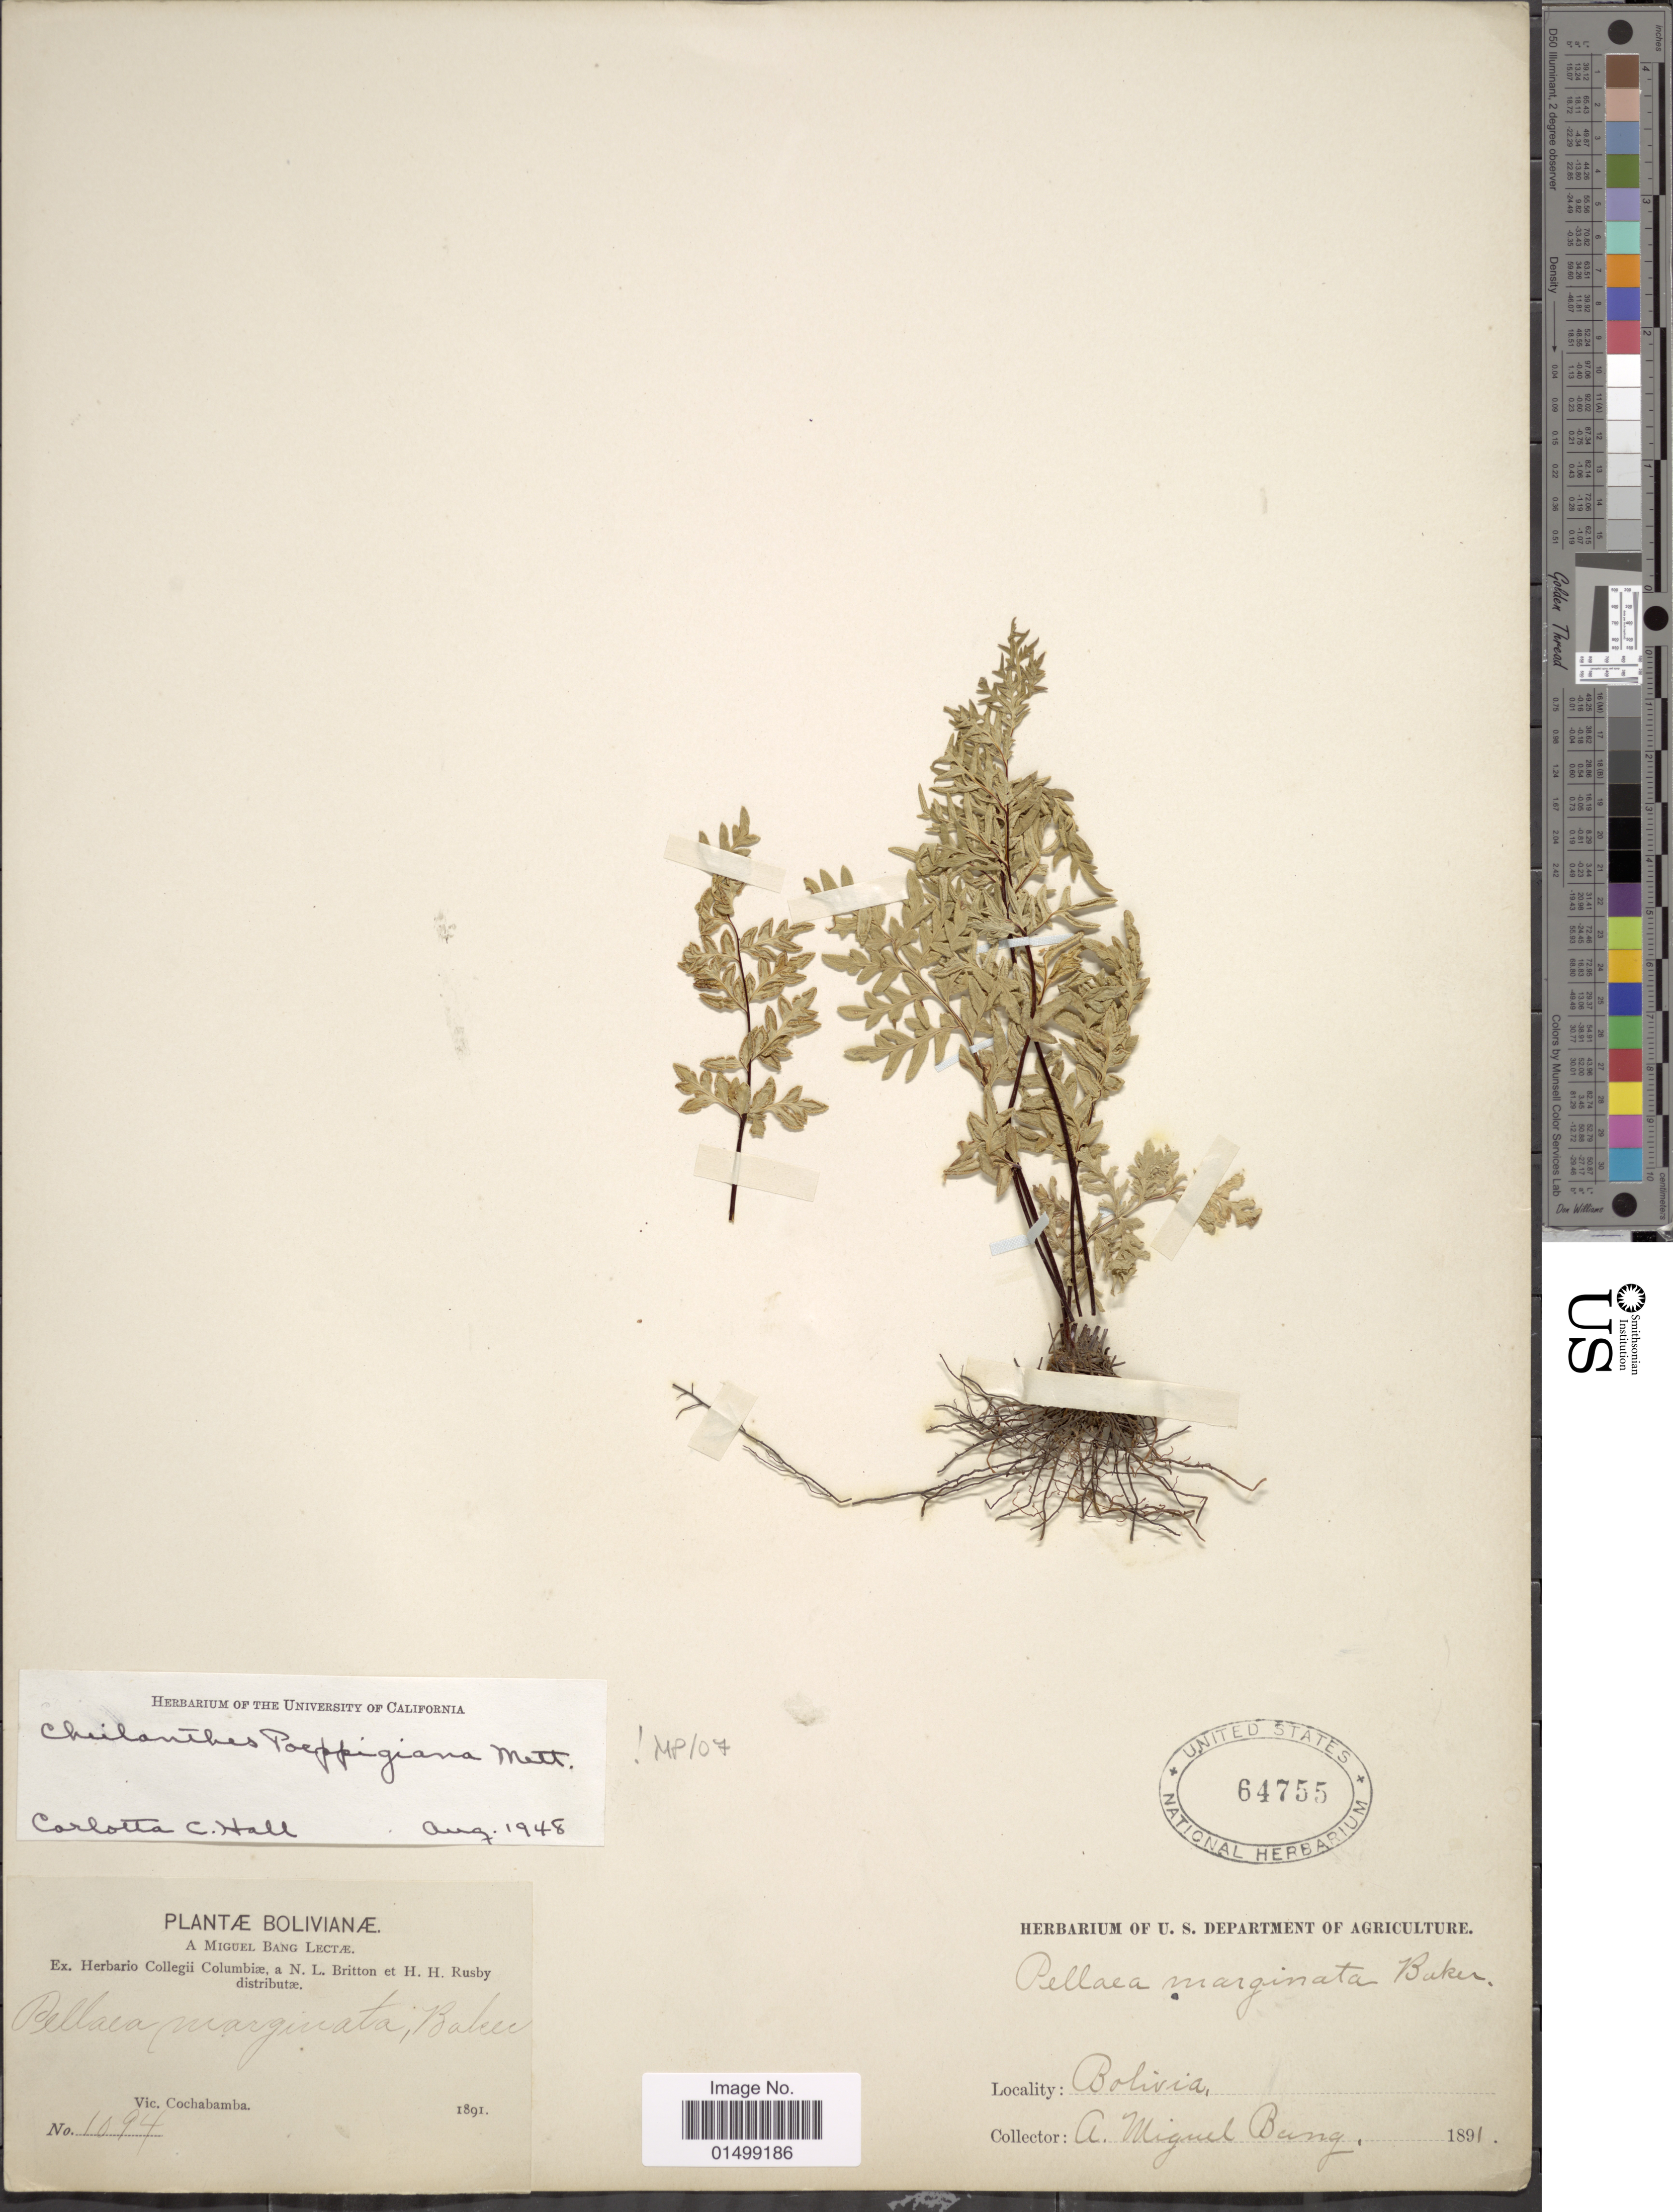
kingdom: Plantae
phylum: Tracheophyta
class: Polypodiopsida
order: Polypodiales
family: Pteridaceae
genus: Cheilanthes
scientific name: Cheilanthes poeppigiana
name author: Mett. ex Kuhn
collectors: M. Bang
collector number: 1094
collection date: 1891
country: Bolivia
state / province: Cochabamba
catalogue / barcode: US 64755